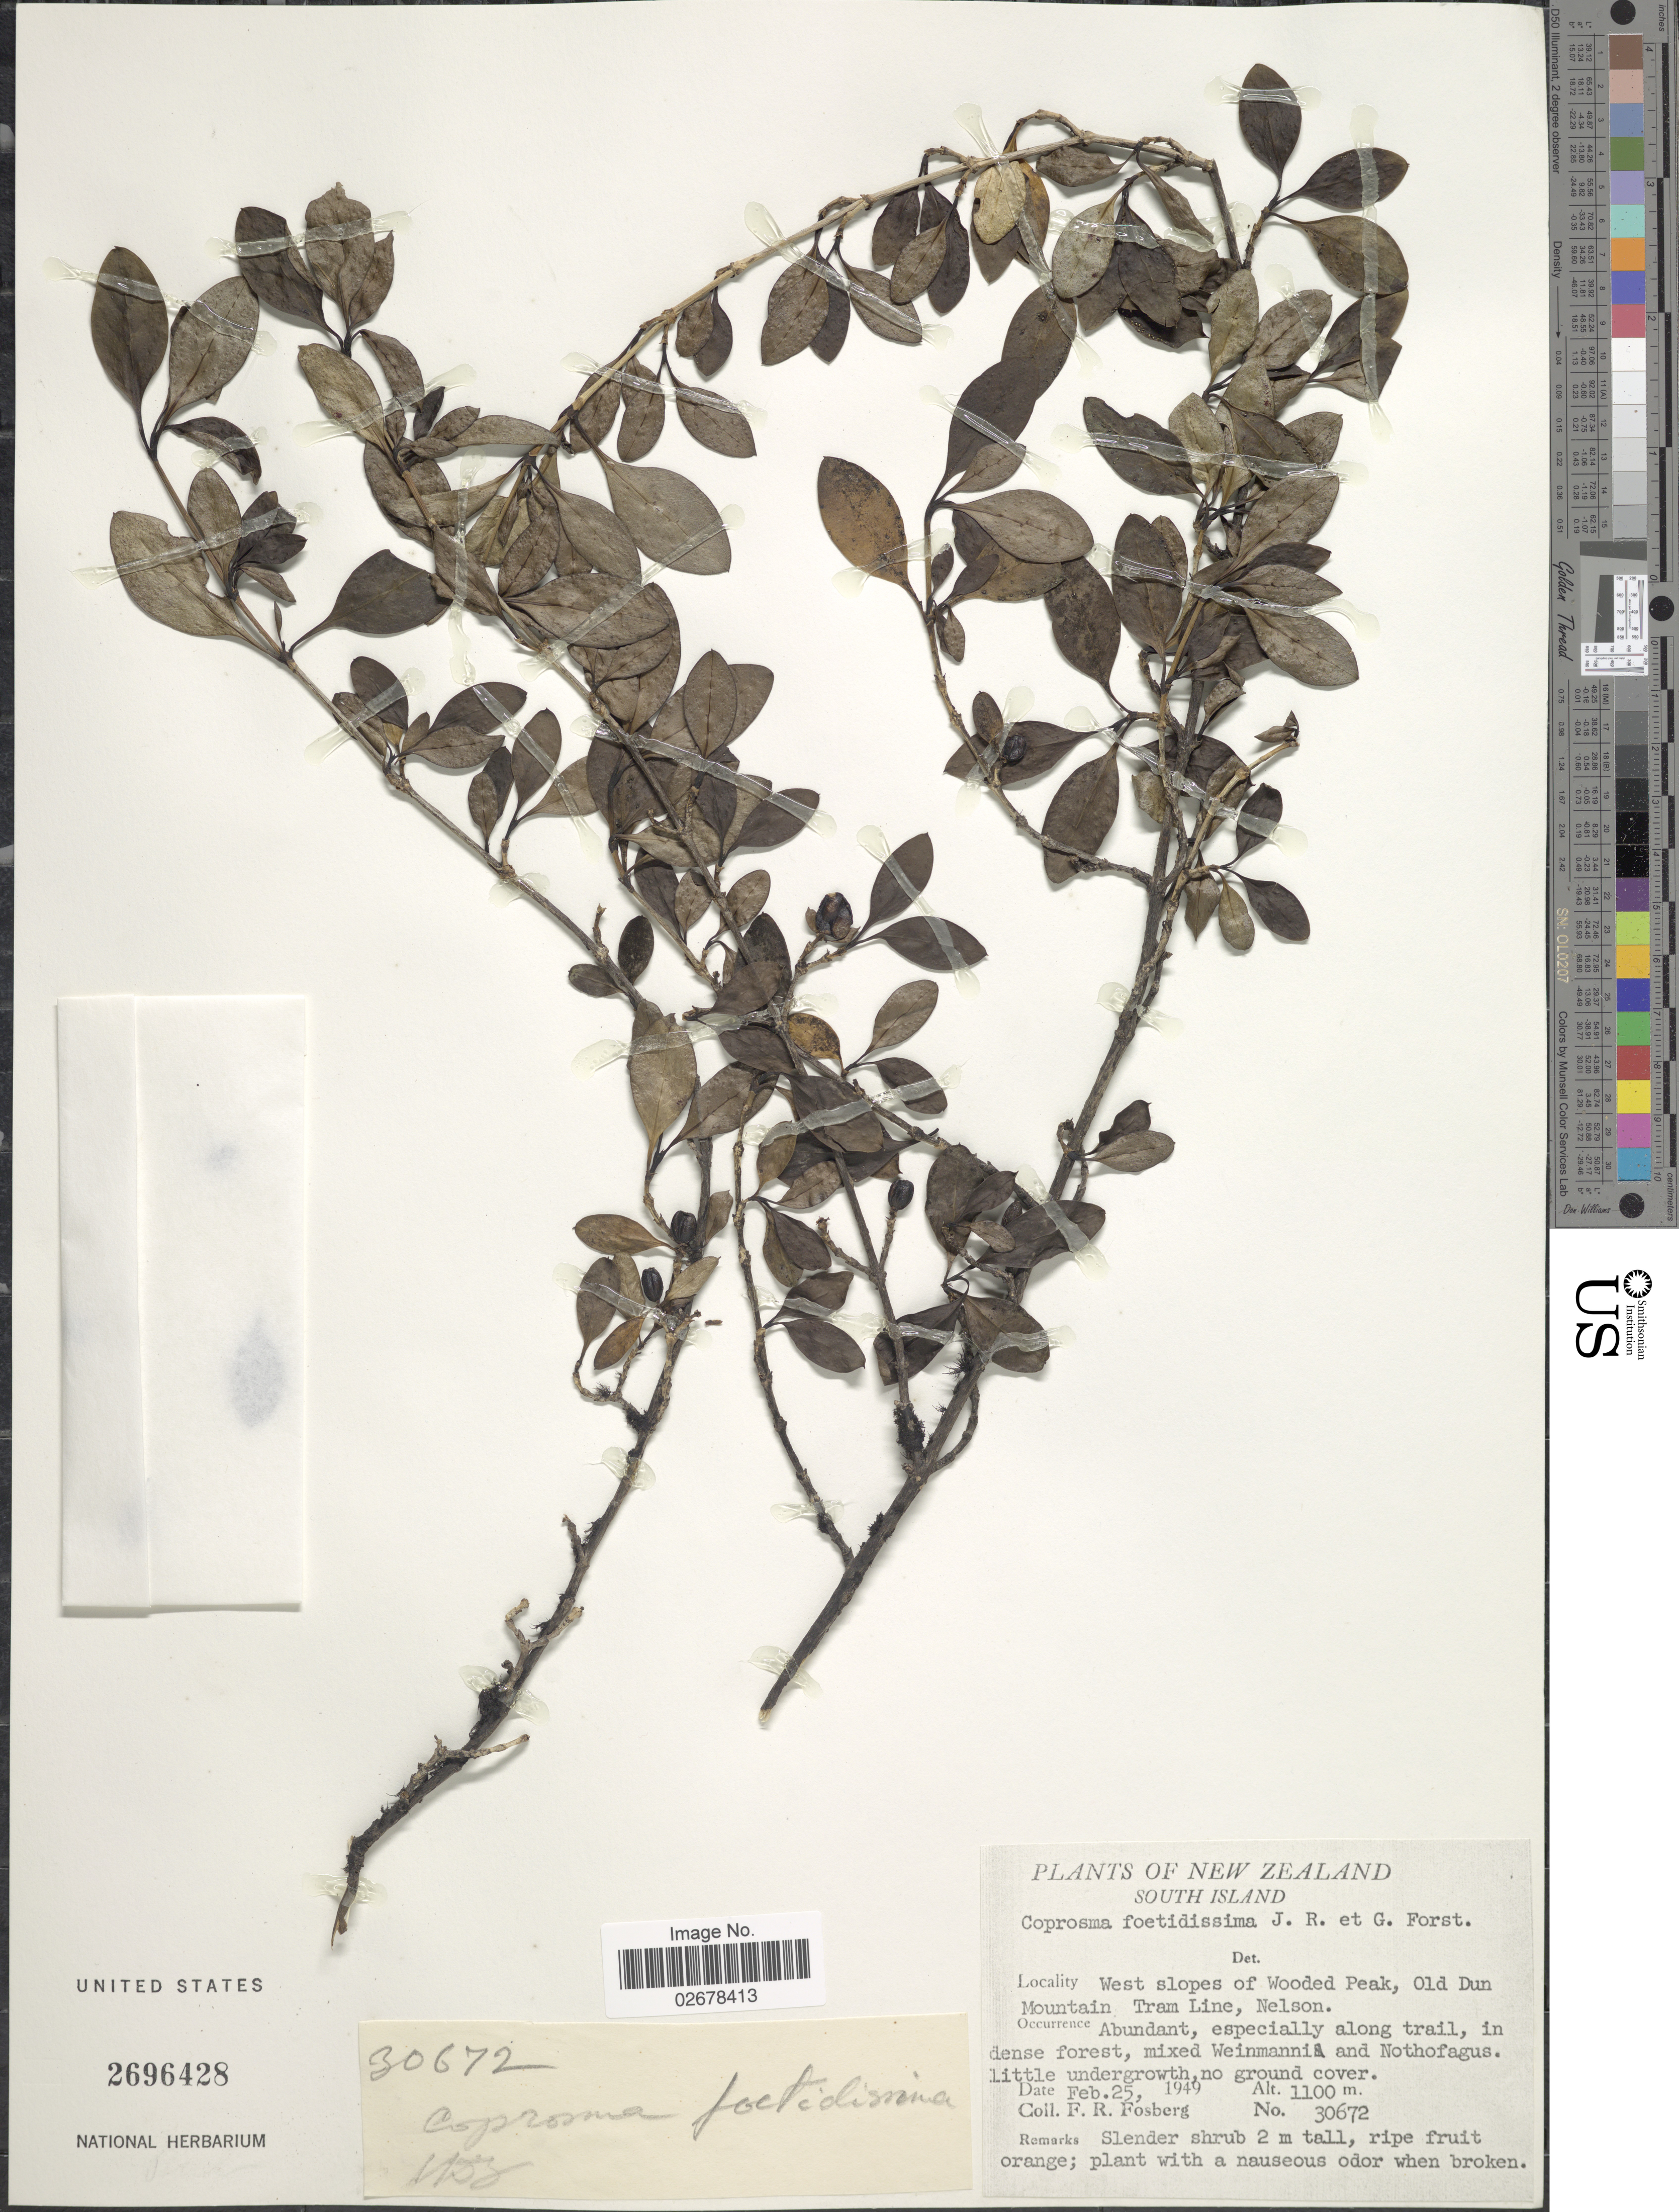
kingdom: Plantae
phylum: Tracheophyta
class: Magnoliopsida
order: Gentianales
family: Rubiaceae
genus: Coprosma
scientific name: Coprosma foetidissima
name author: J.R. Forst. & G. Forst.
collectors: F. R. Fosberg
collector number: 30672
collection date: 1949-02-25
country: New Zealand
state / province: Nelson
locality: South Island, West slopes of Wooded Peak, Old Dun Mountain Tram Line, abundant, especially along trail.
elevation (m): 1100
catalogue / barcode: US 2696428